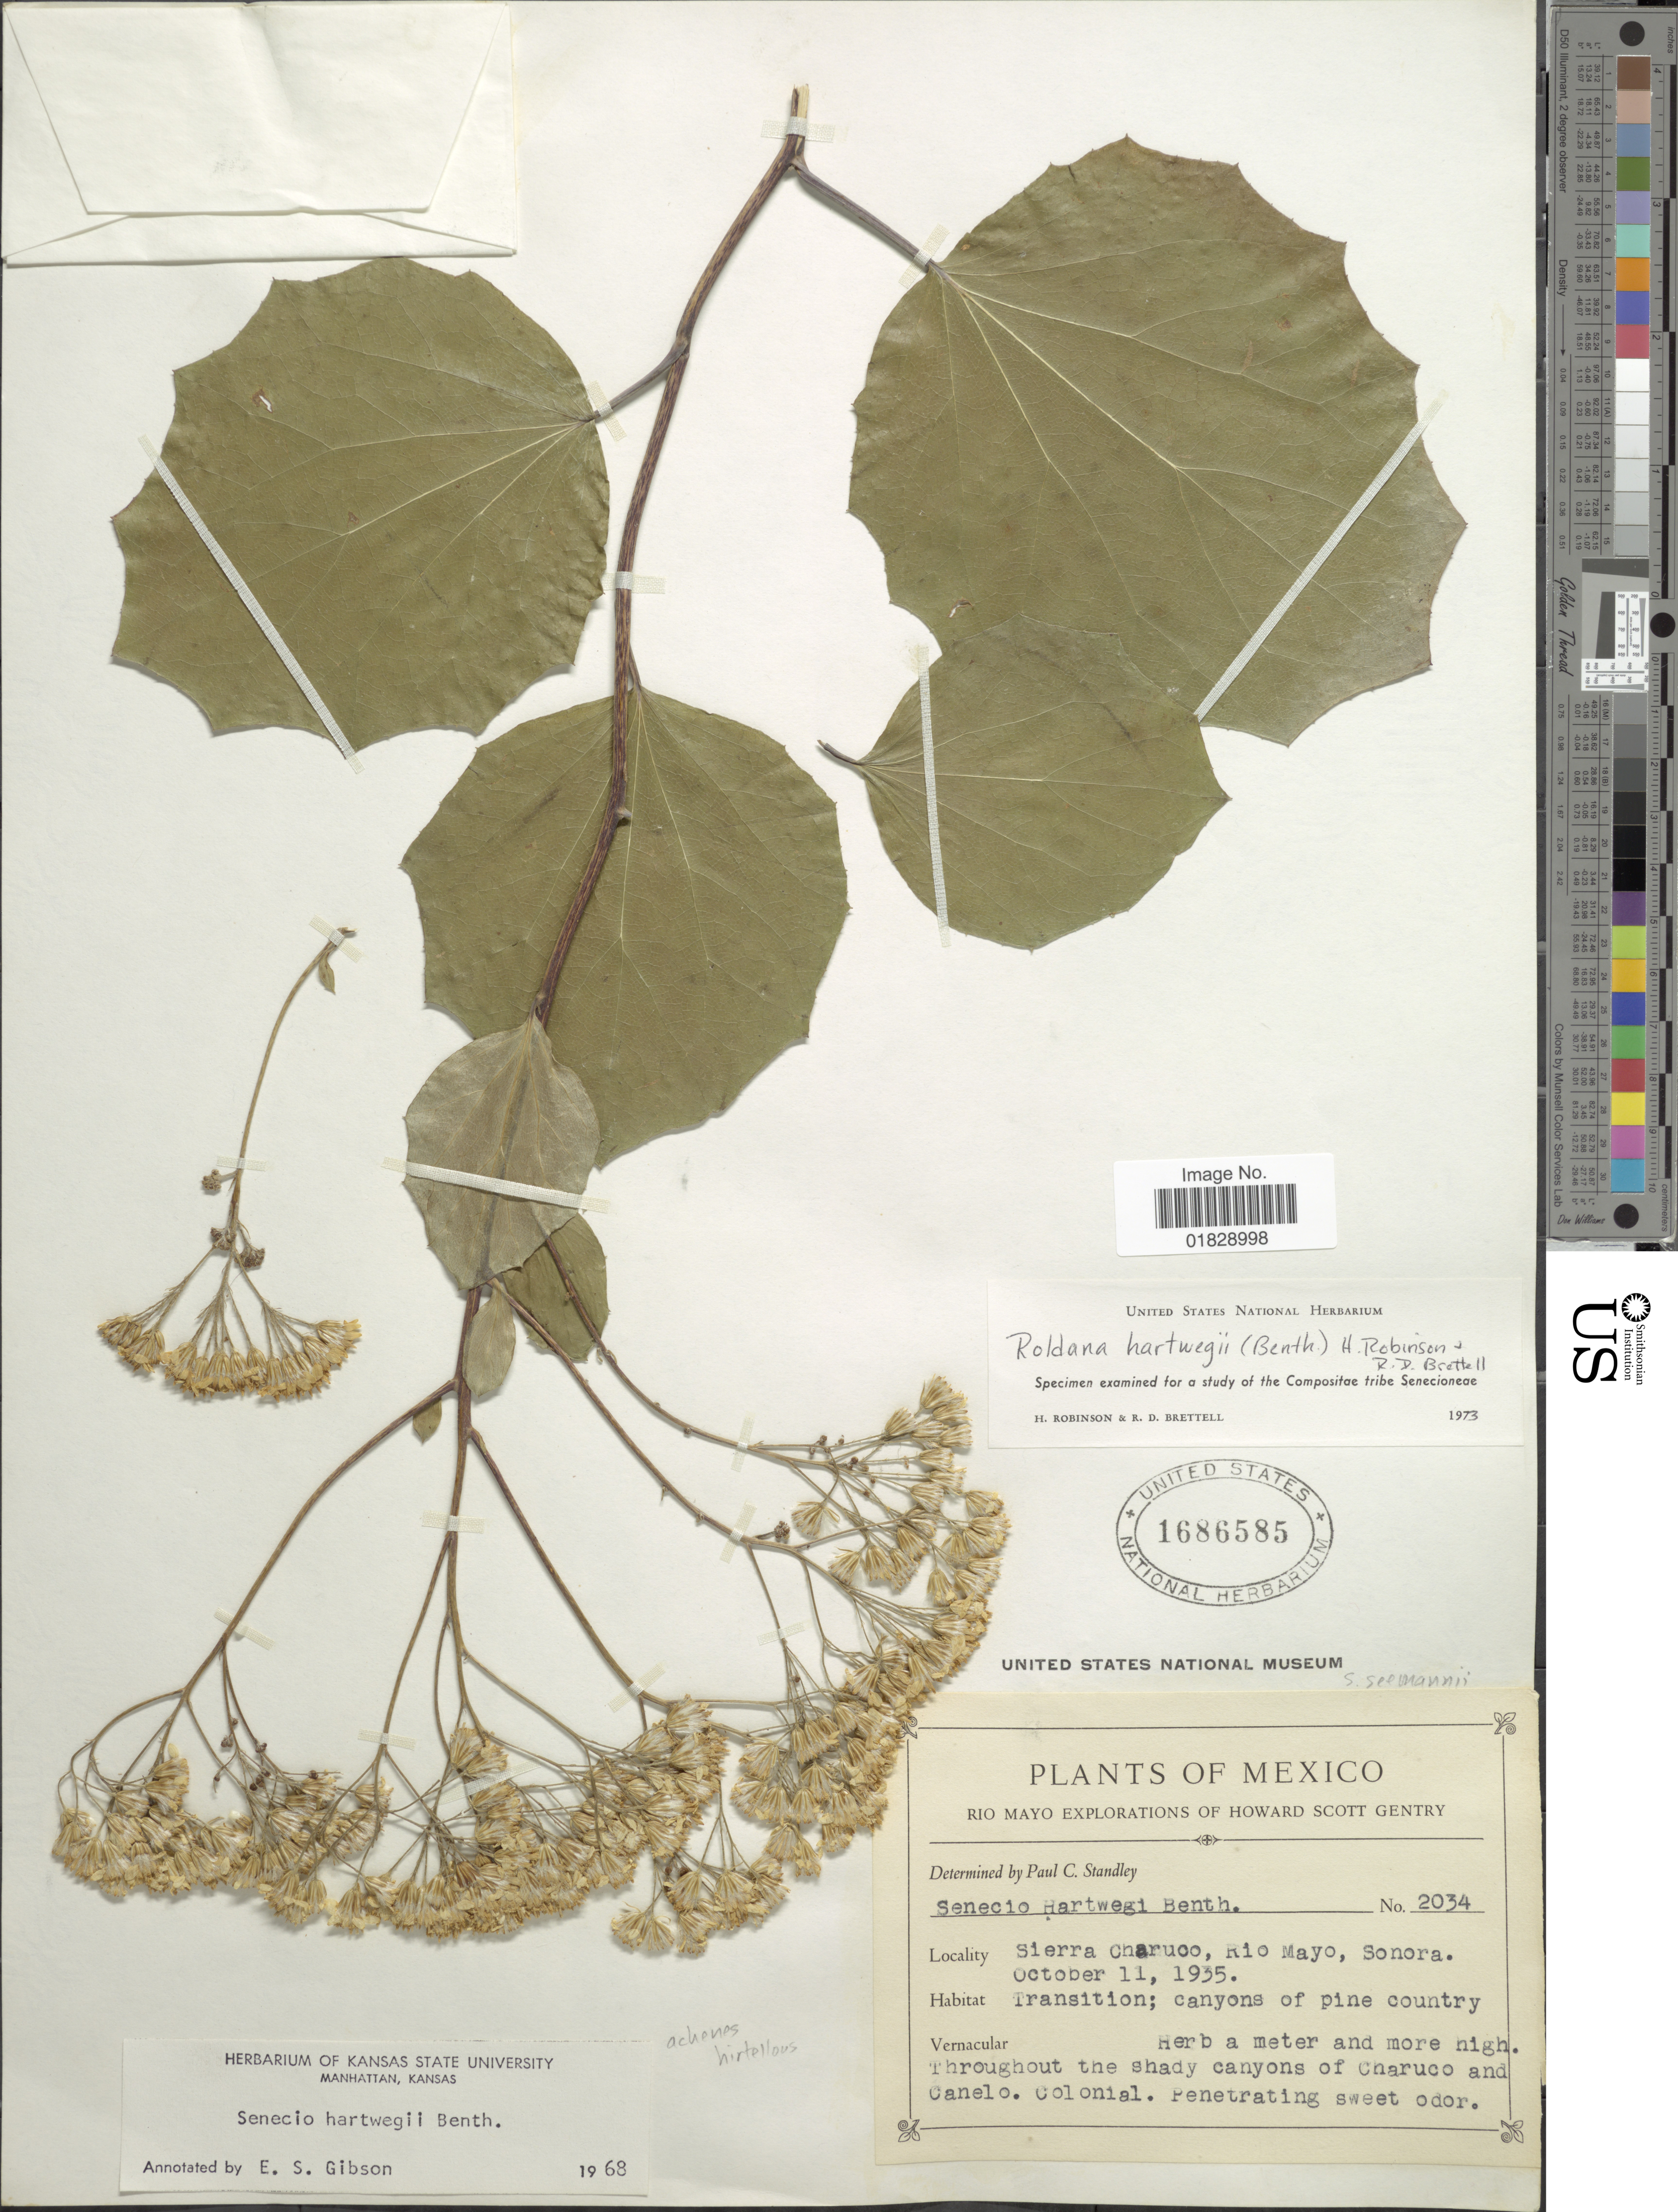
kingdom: Plantae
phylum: Tracheophyta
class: Magnoliopsida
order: Asterales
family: Asteraceae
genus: Roldana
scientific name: Roldana hartwegii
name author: (Benth.) H. Rob. & Brettell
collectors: P. C. Standley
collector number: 2034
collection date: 1935-10-11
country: Mexico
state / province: Sonora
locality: Rio Mayo. Sierra Charuco, Rio Mayo, Sonora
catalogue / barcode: US 1686585